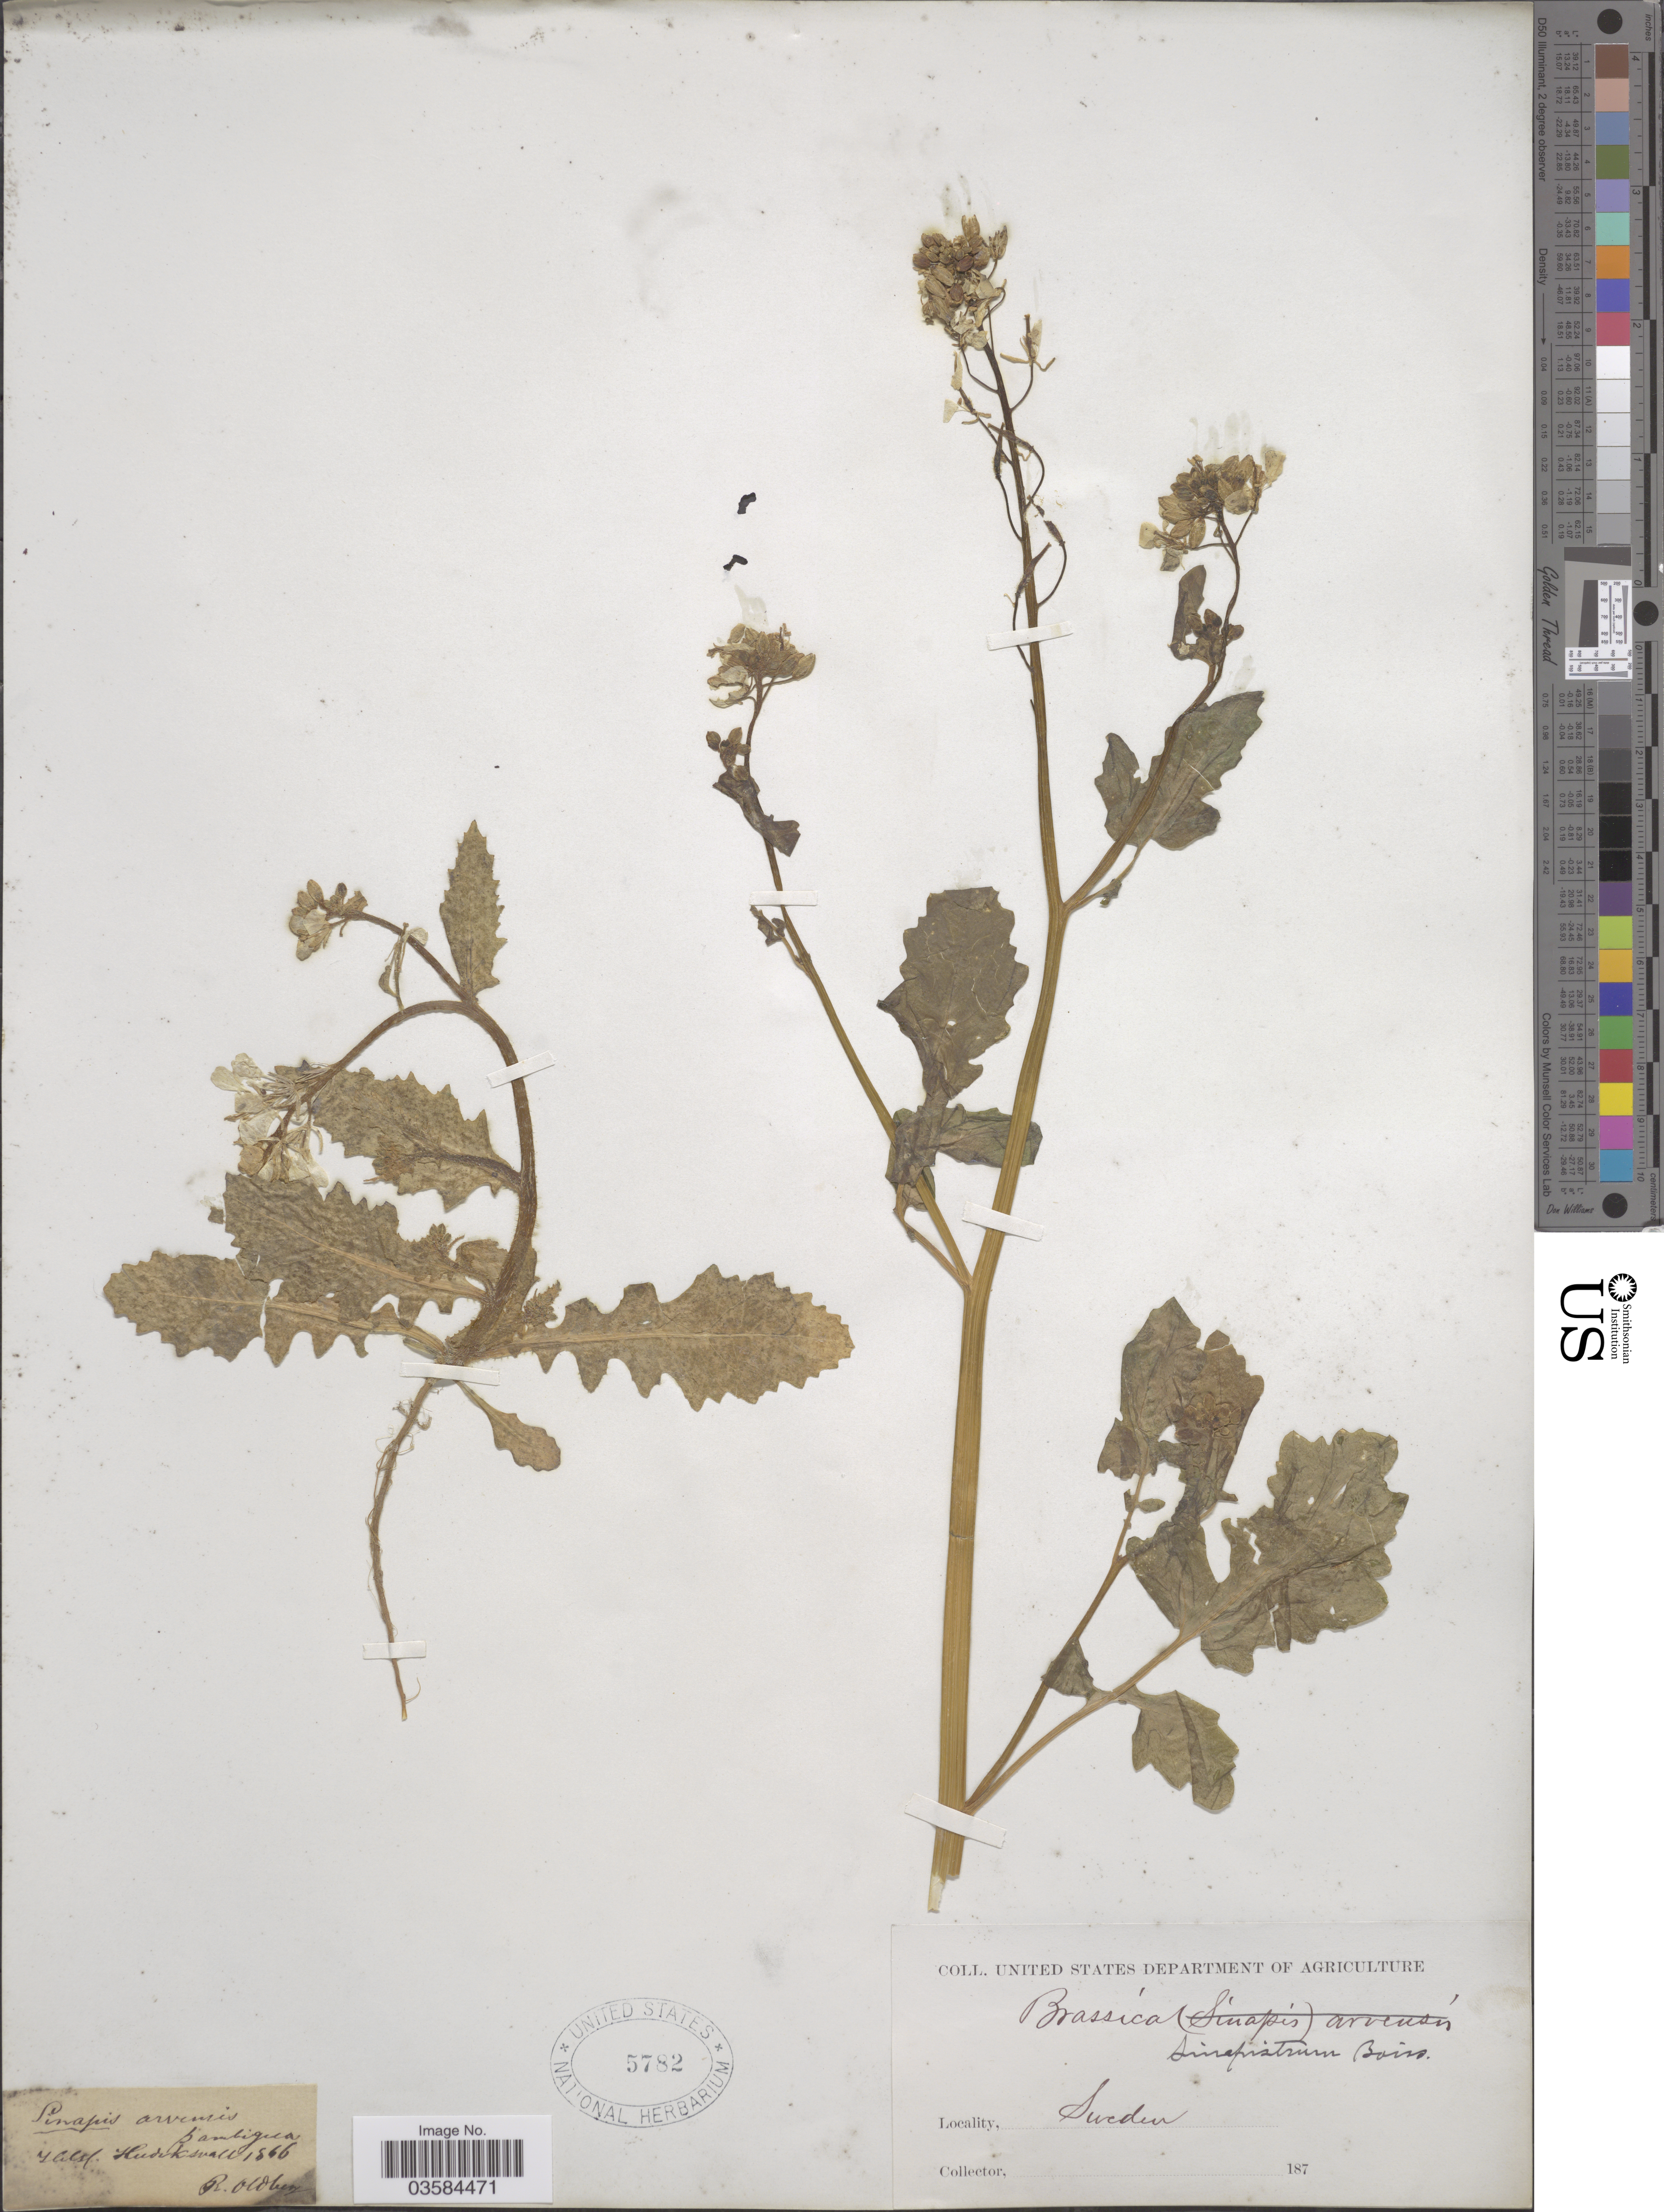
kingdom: Plantae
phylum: Tracheophyta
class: Magnoliopsida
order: Brassicales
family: Brassicaceae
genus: Brassica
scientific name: Brassica sinapistrum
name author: Boiss.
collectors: R. Oldberg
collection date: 1866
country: Sweden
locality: Halsl. Hudiksvall.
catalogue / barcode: US 5782